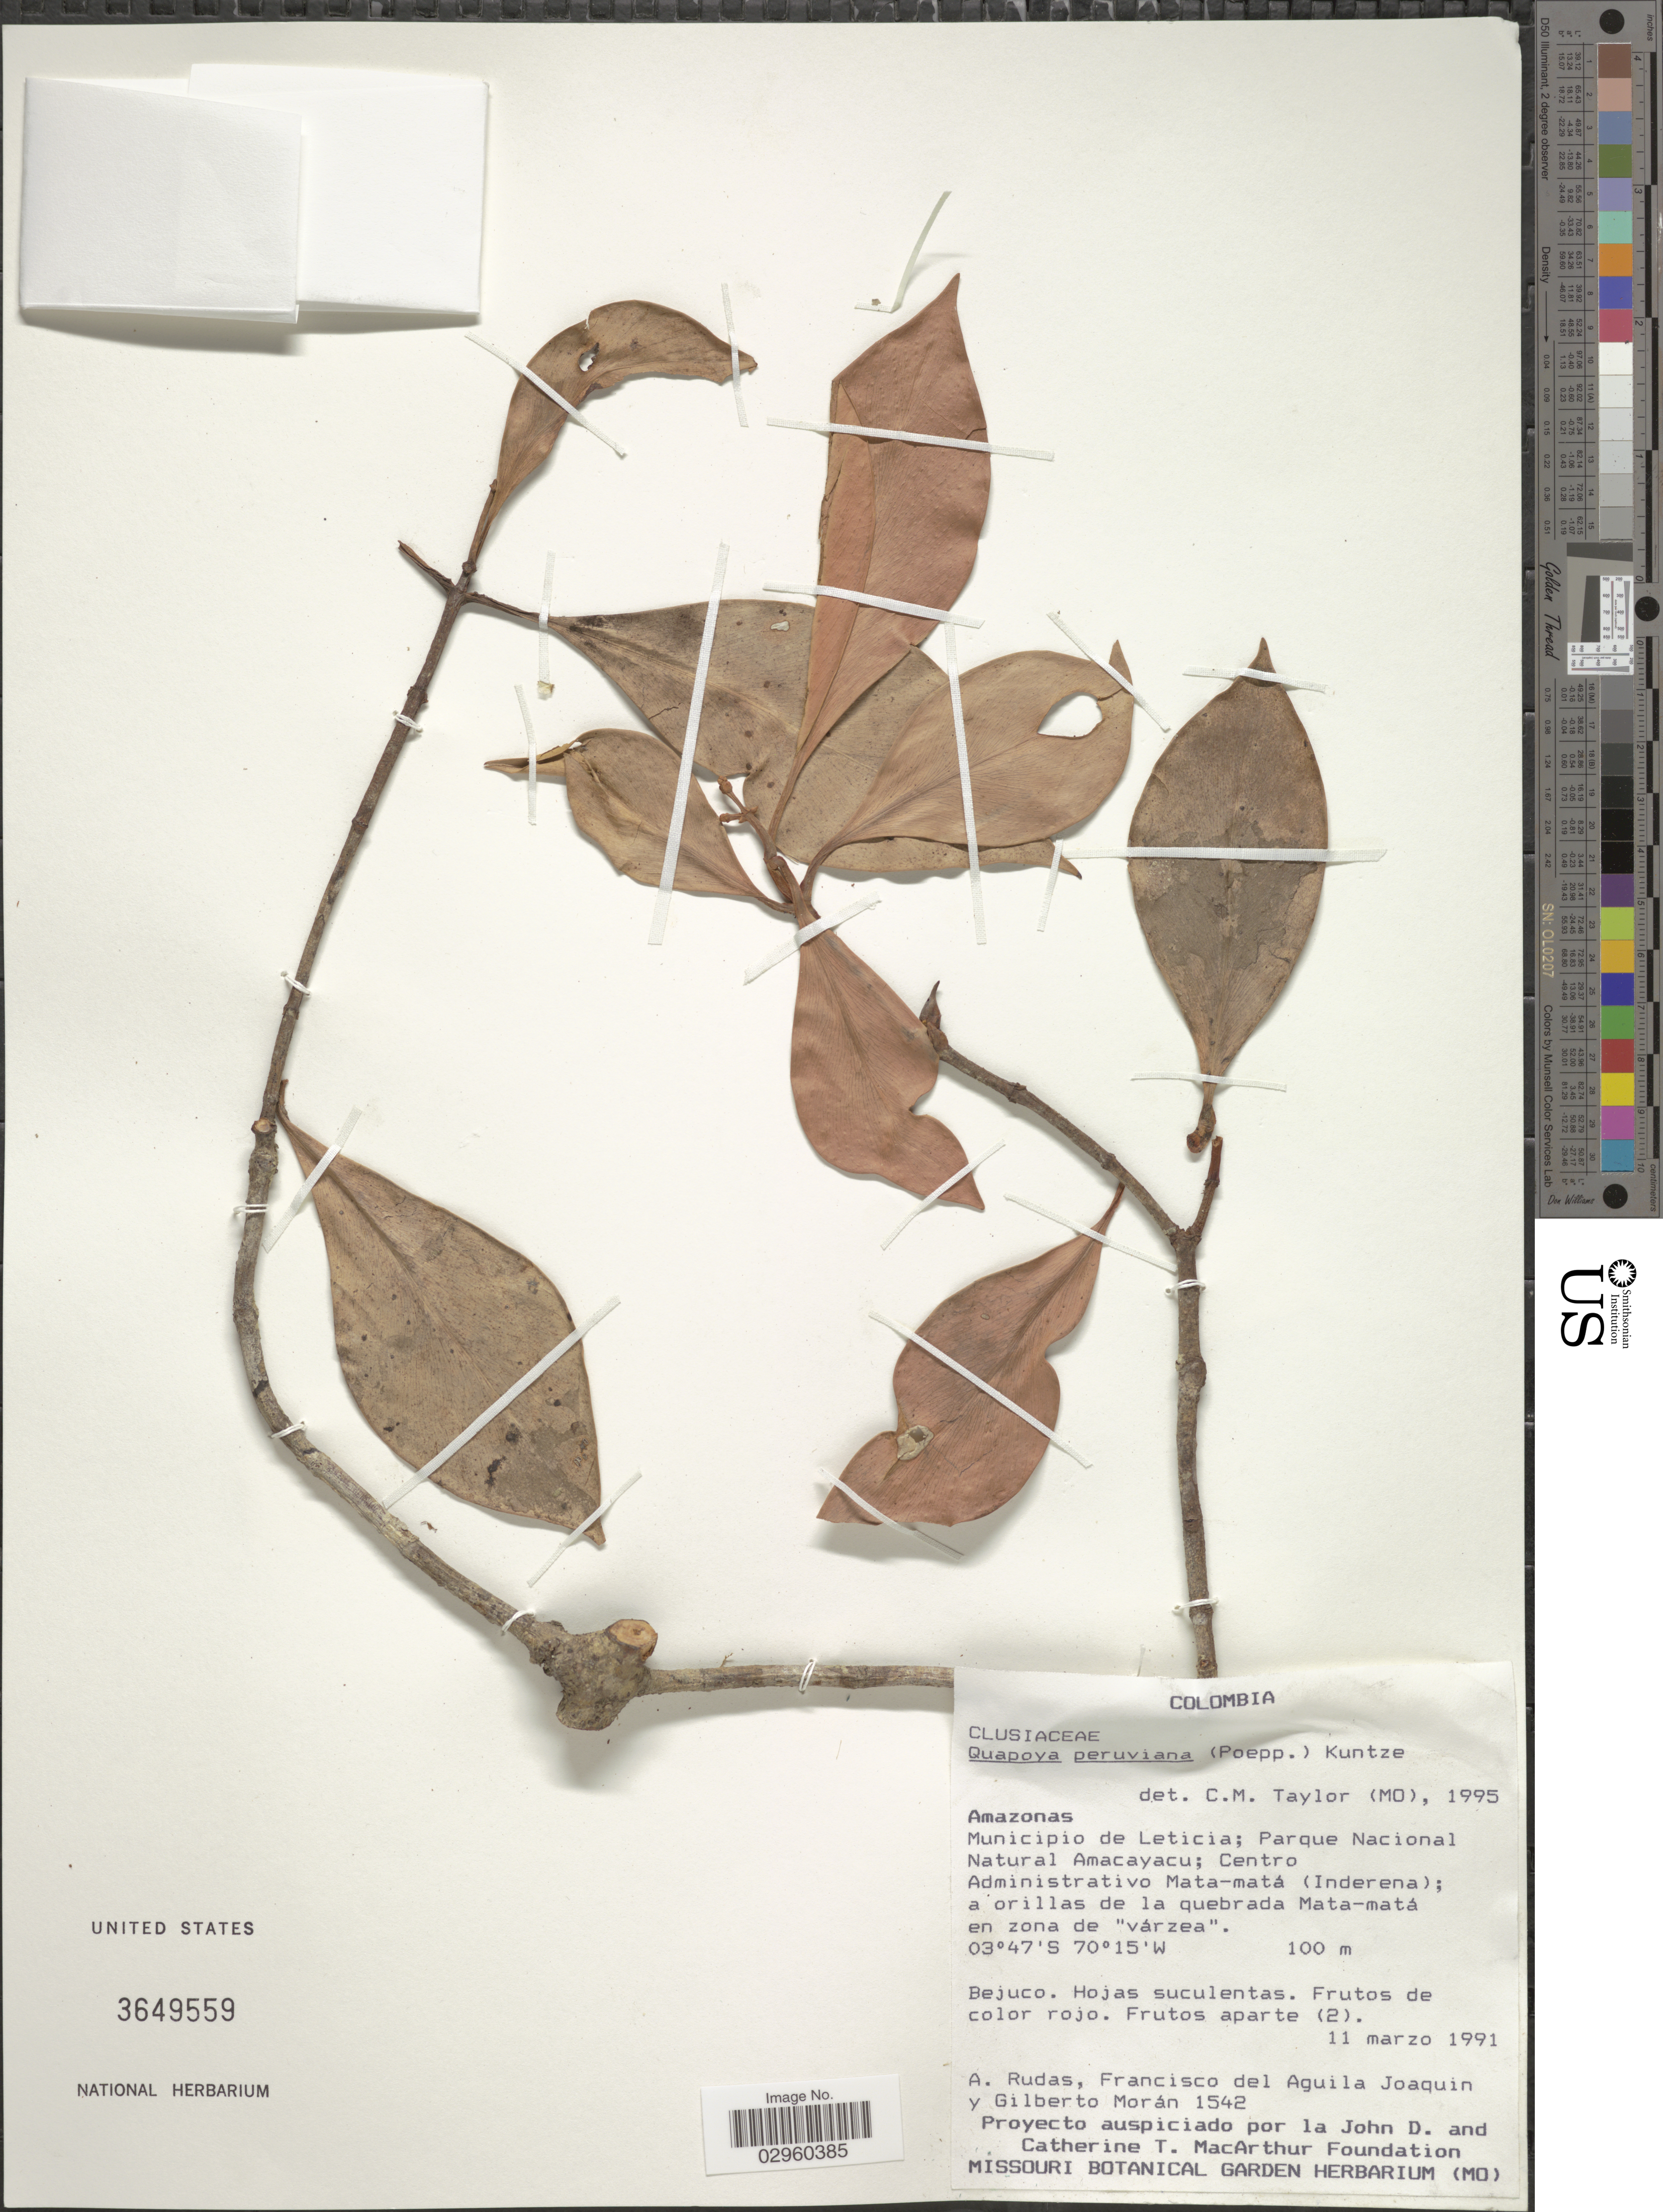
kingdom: Plantae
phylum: Tracheophyta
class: Magnoliopsida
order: Malpighiales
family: Clusiaceae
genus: Clusia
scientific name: Clusia martiana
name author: Engl.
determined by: Pipoly, J. J.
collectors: A. Rudas, F. de Aguila Joaquin & G. Moran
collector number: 1542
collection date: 1991-03-11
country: Colombia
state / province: Amazônas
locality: Municipio de Leticia; Parque Nacional Natural Amacayacu; Centro Administrativo Mata-matá (Inderena); a orillas de la quebrada Mata-matá en zona de "várzea".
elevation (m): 100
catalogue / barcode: US 3649559